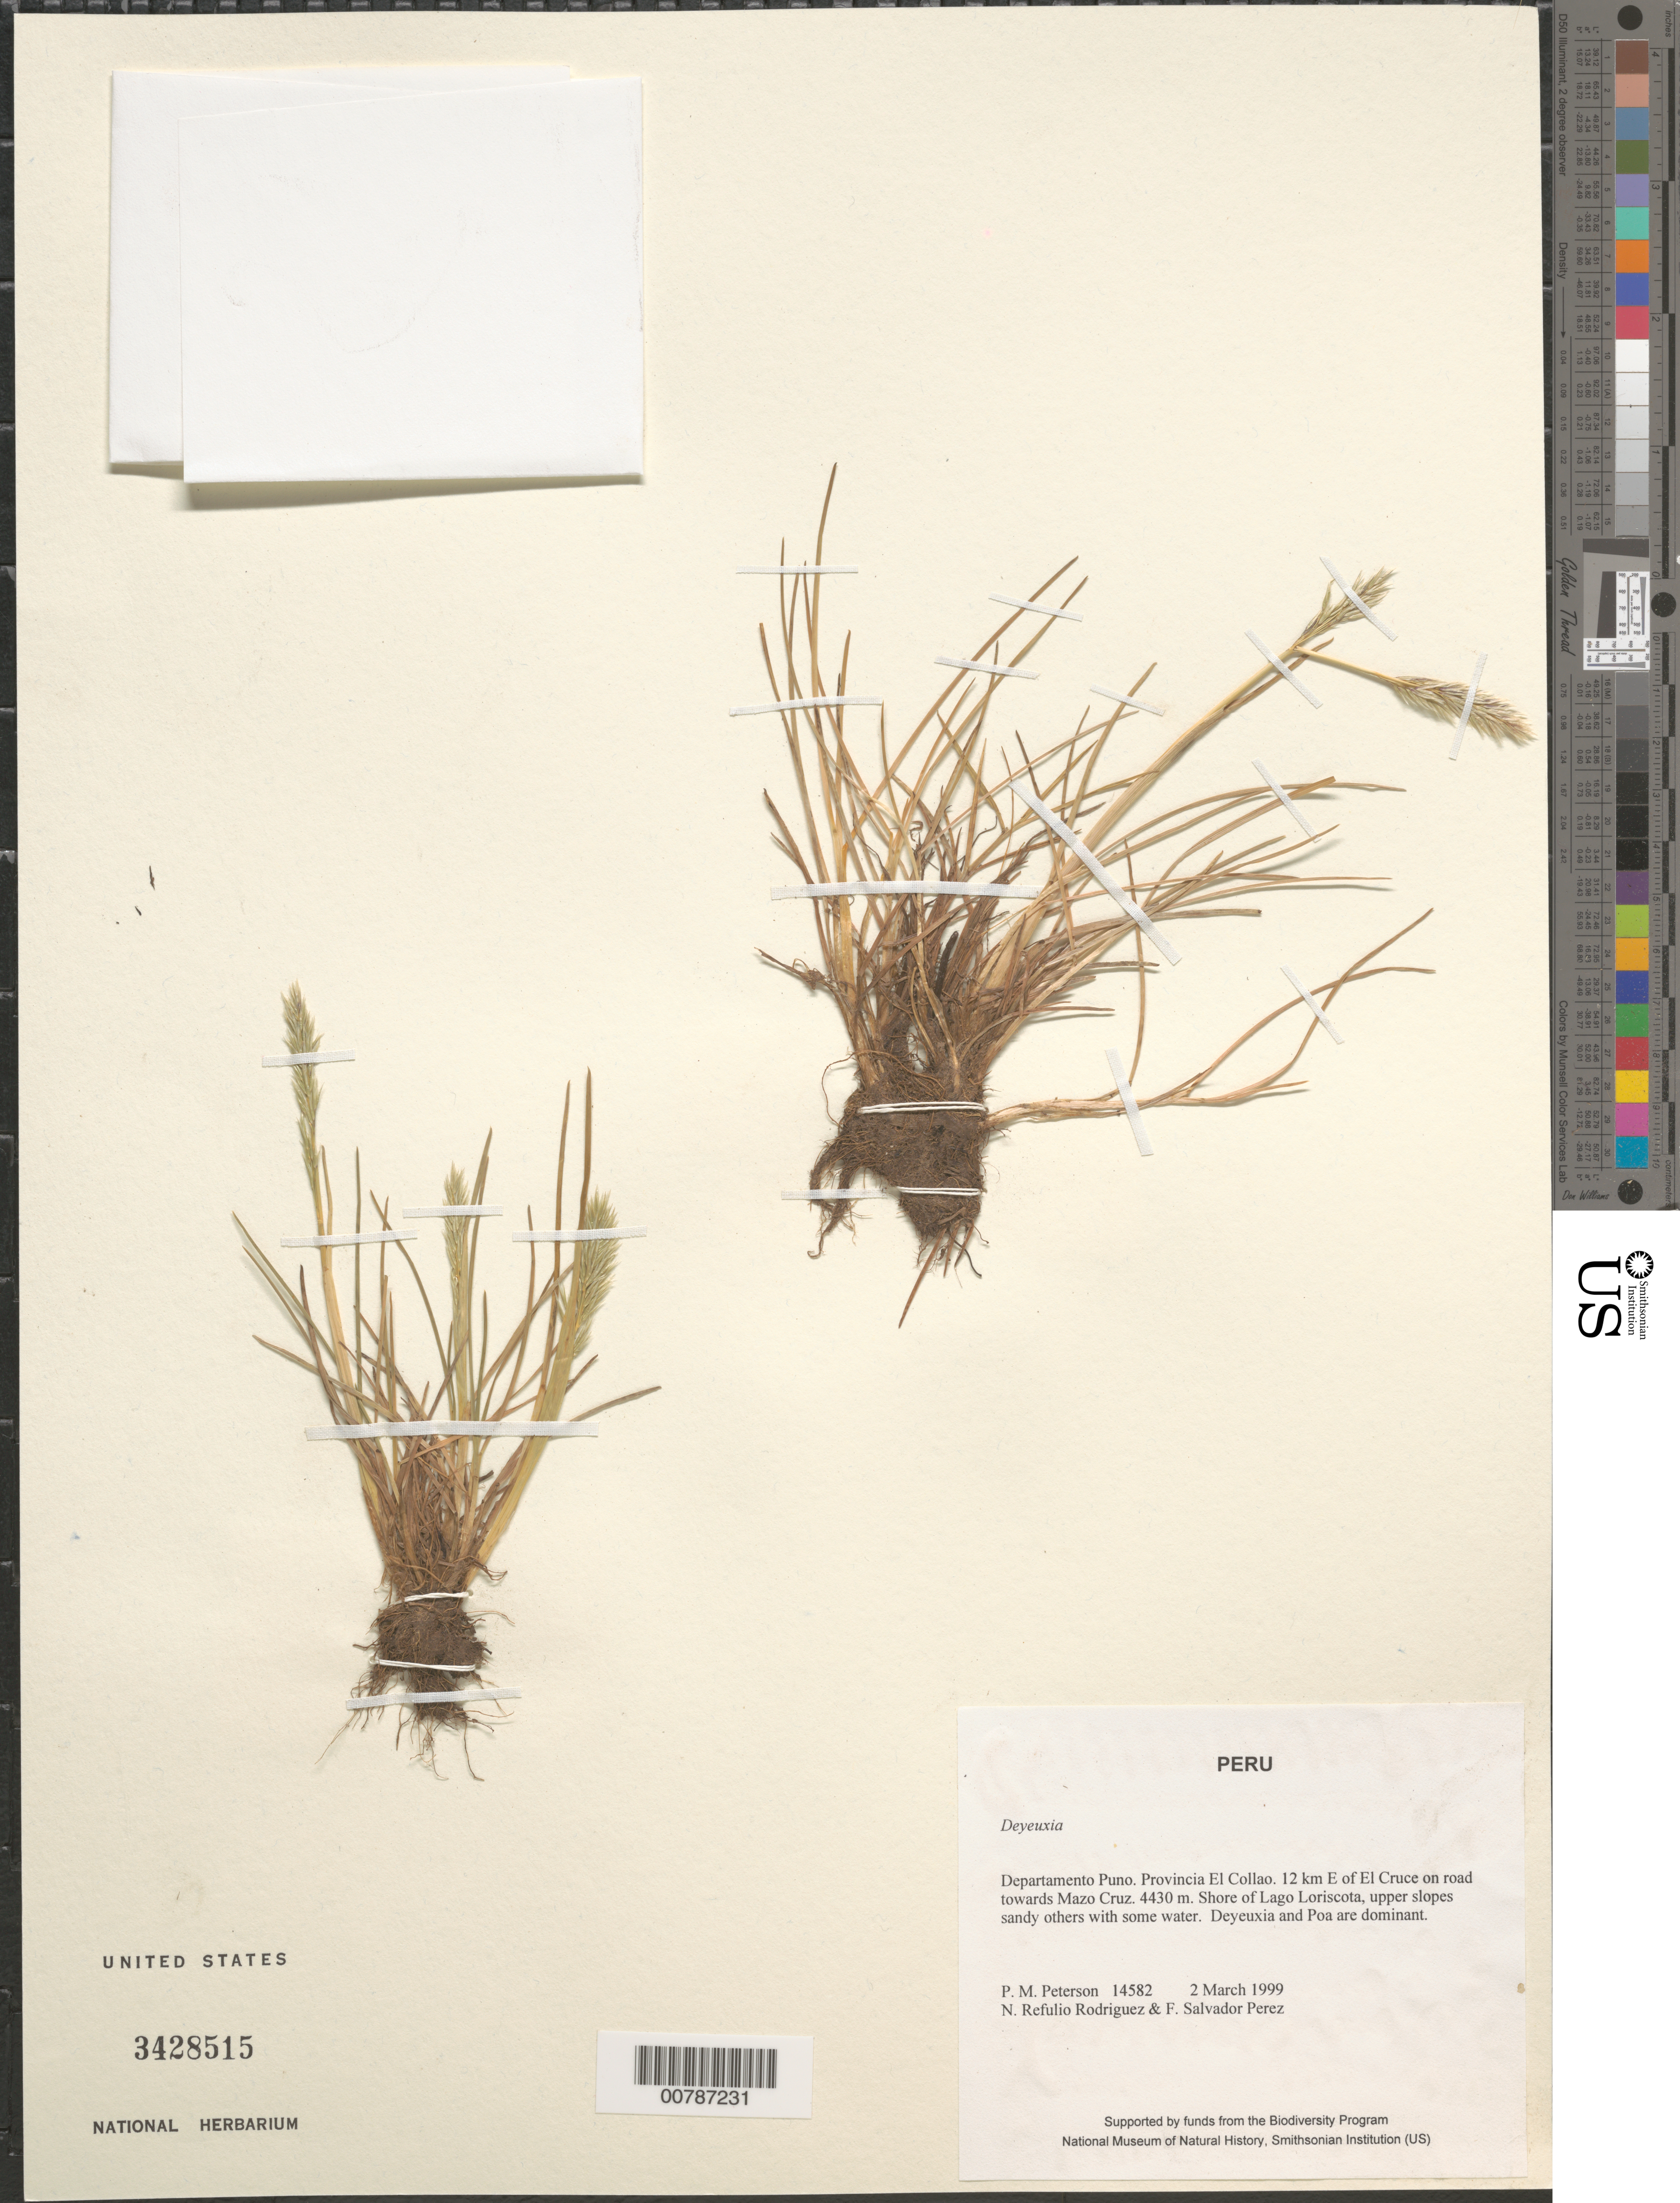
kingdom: Plantae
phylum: Tracheophyta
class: Liliopsida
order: Poales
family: Poaceae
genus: Calamagrostis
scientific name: Calamagrostis sp.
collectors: P. M. Peterson, N. Refulio-Rodríguez & F. Salvador Perez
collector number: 14582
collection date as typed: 02 Mar 1999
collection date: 1999-03-02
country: Peru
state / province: Puno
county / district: El Collao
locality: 12 km E of El Cruce on road towards Mazo Cruz.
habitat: Shore of Lago Loriscota, upper slopes sandy others with some water. Deyeuxia and Poa are dominant.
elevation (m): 4430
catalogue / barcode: US 3428515